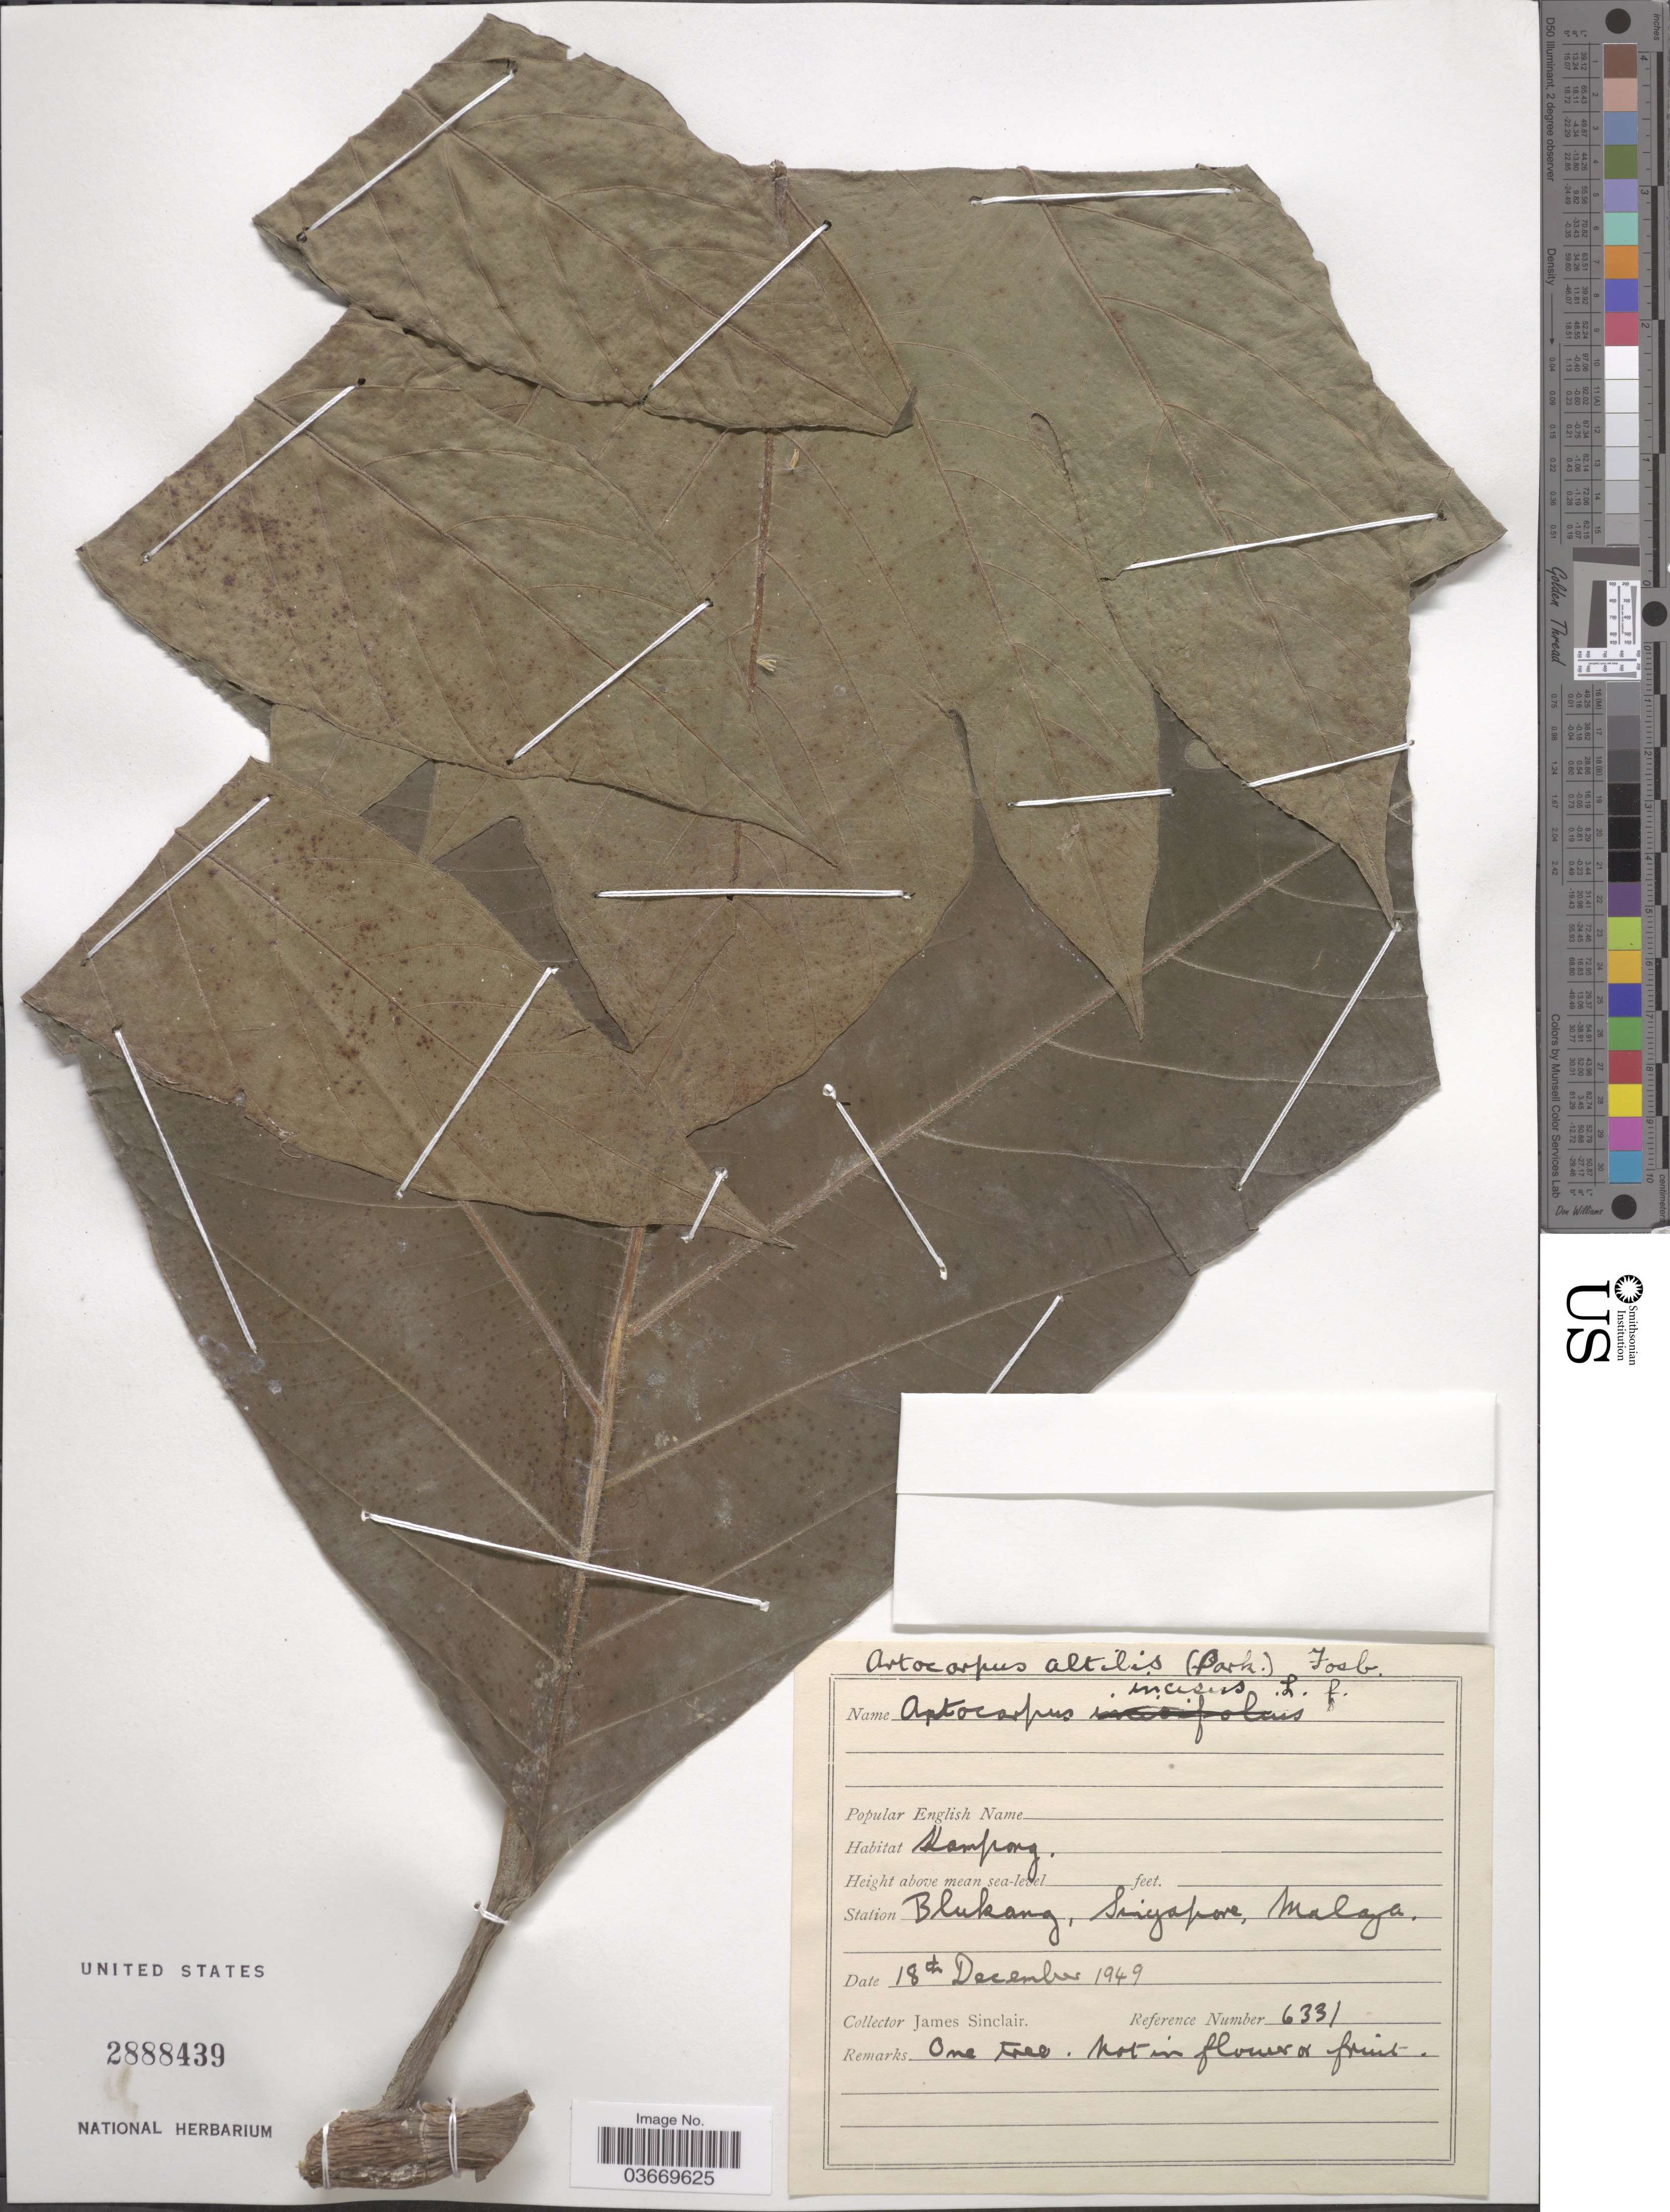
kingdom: Plantae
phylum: Tracheophyta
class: Magnoliopsida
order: Rosales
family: Moraceae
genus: Artocarpus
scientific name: Artocarpus altilis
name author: (Parkinson) Fosberg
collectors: J. Sinclair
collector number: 6331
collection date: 1949-12-18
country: Singapore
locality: Kampong. Station Blukang, Singapore, Malaya.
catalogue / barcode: US 2888439